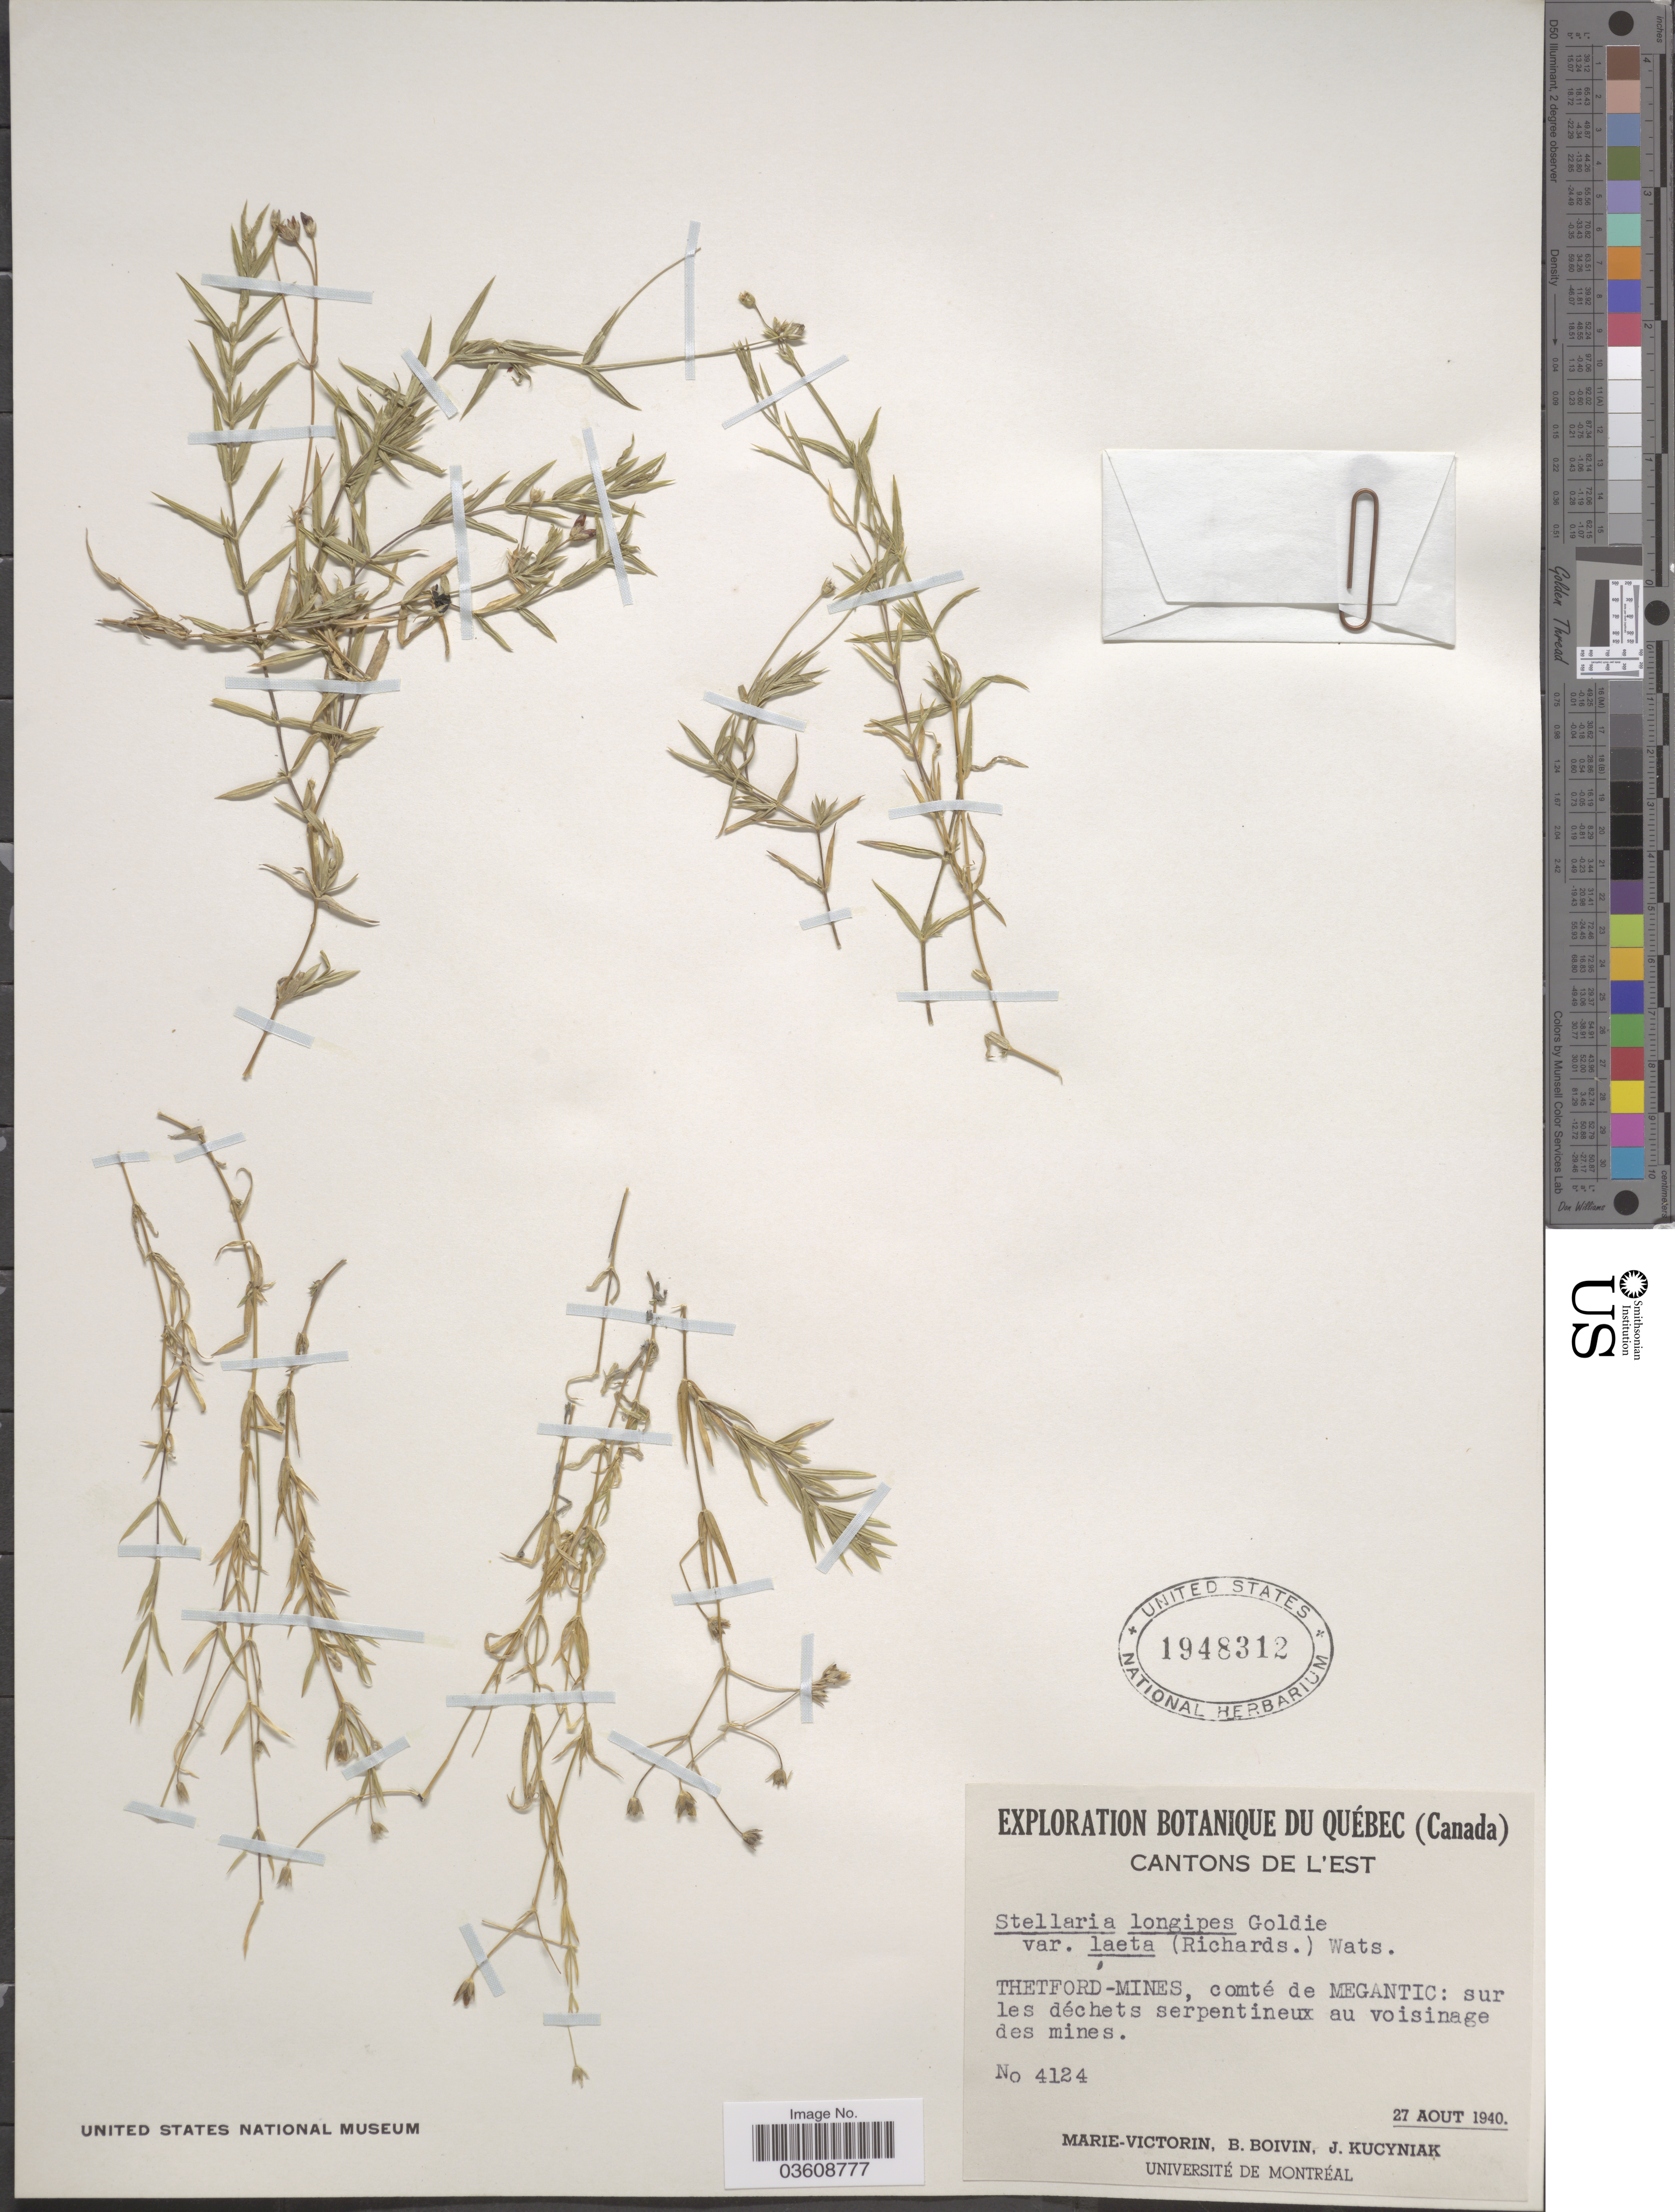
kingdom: Plantae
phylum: Tracheophyta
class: Magnoliopsida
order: Caryophyllales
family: Caryophyllaceae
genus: Stellaria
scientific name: Stellaria longipes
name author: Goldie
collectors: -. Marie-Victorin, J. R. B. Boivin & J. Kucyniak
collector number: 4124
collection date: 1940-08-27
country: Canada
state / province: Quebec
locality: Cantons de l'Est. Thetford-Mines, comté de Megantic.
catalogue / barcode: US 1948312